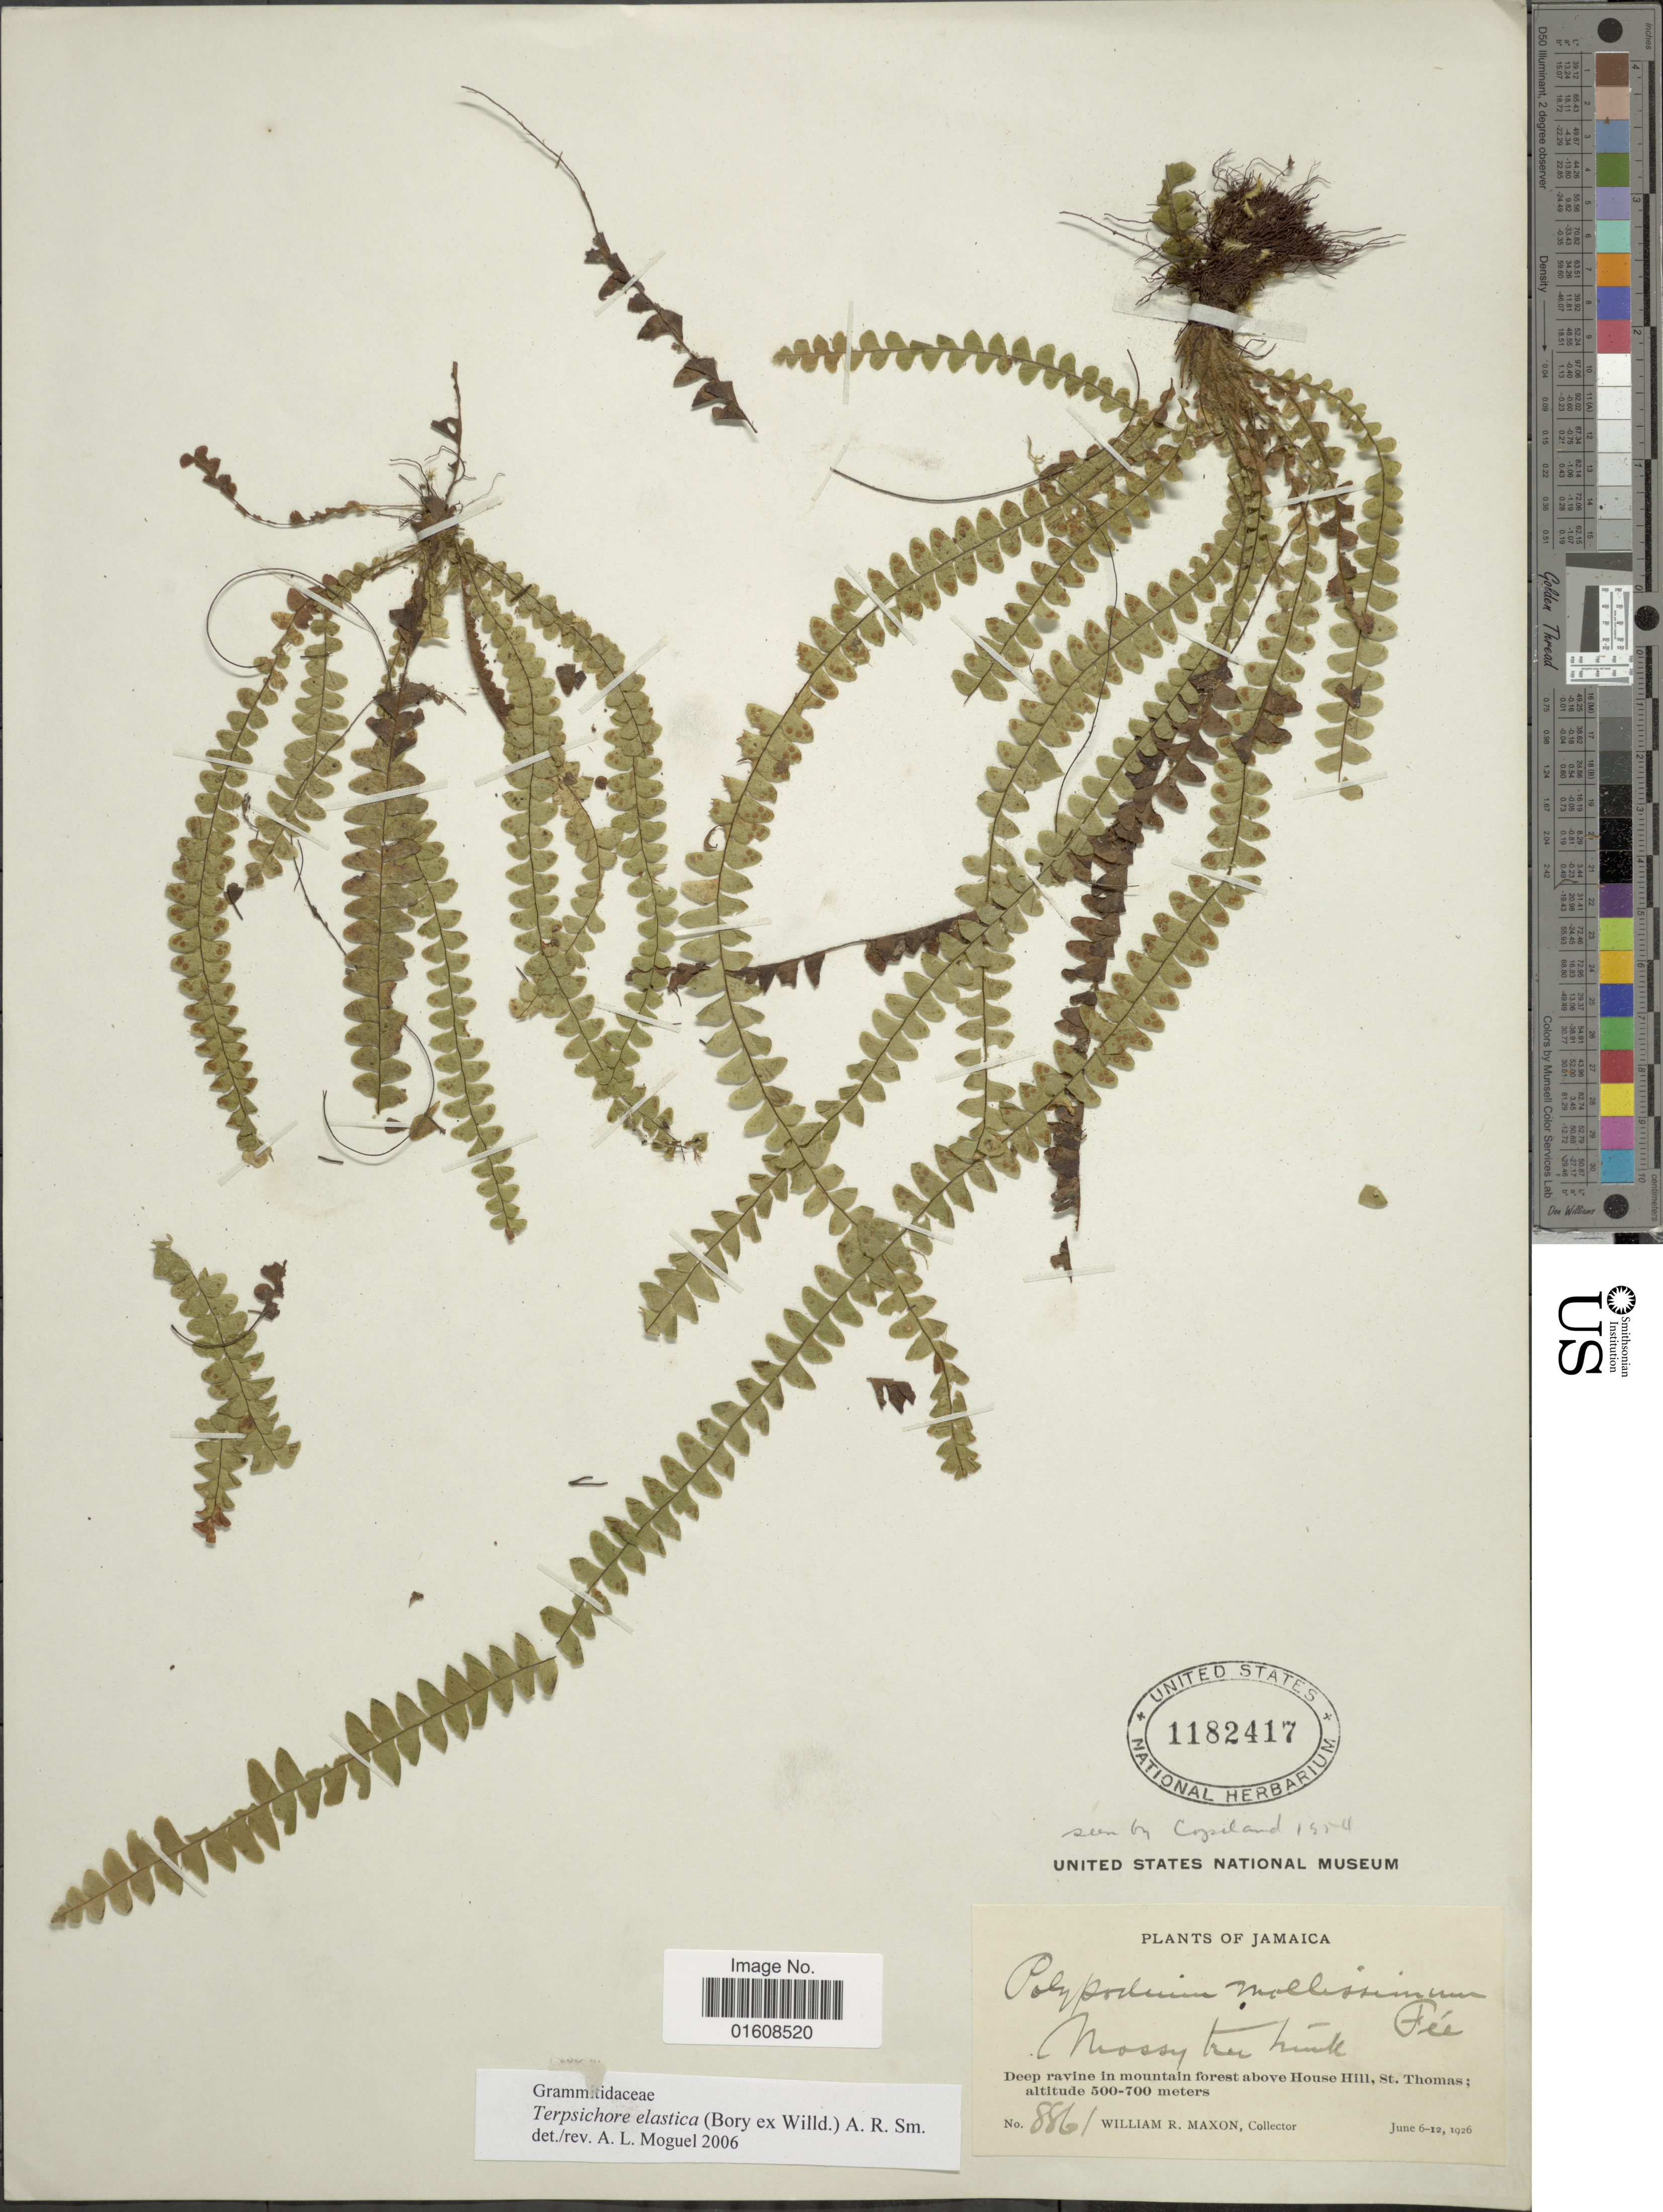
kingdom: Plantae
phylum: Tracheophyta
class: Polypodiopsida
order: Polypodiales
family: Polypodiaceae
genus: Alansmia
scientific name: Alansmia elastica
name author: (Bory ex Willd.) Moguel & M. Kessler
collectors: W. R. Maxon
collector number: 8861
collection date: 1926-06-06/1926-06-12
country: Jamaica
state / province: Saint Thomas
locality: Deep ravine in mountain forest above House Hill, St. Thomas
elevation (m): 500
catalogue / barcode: US 1182417